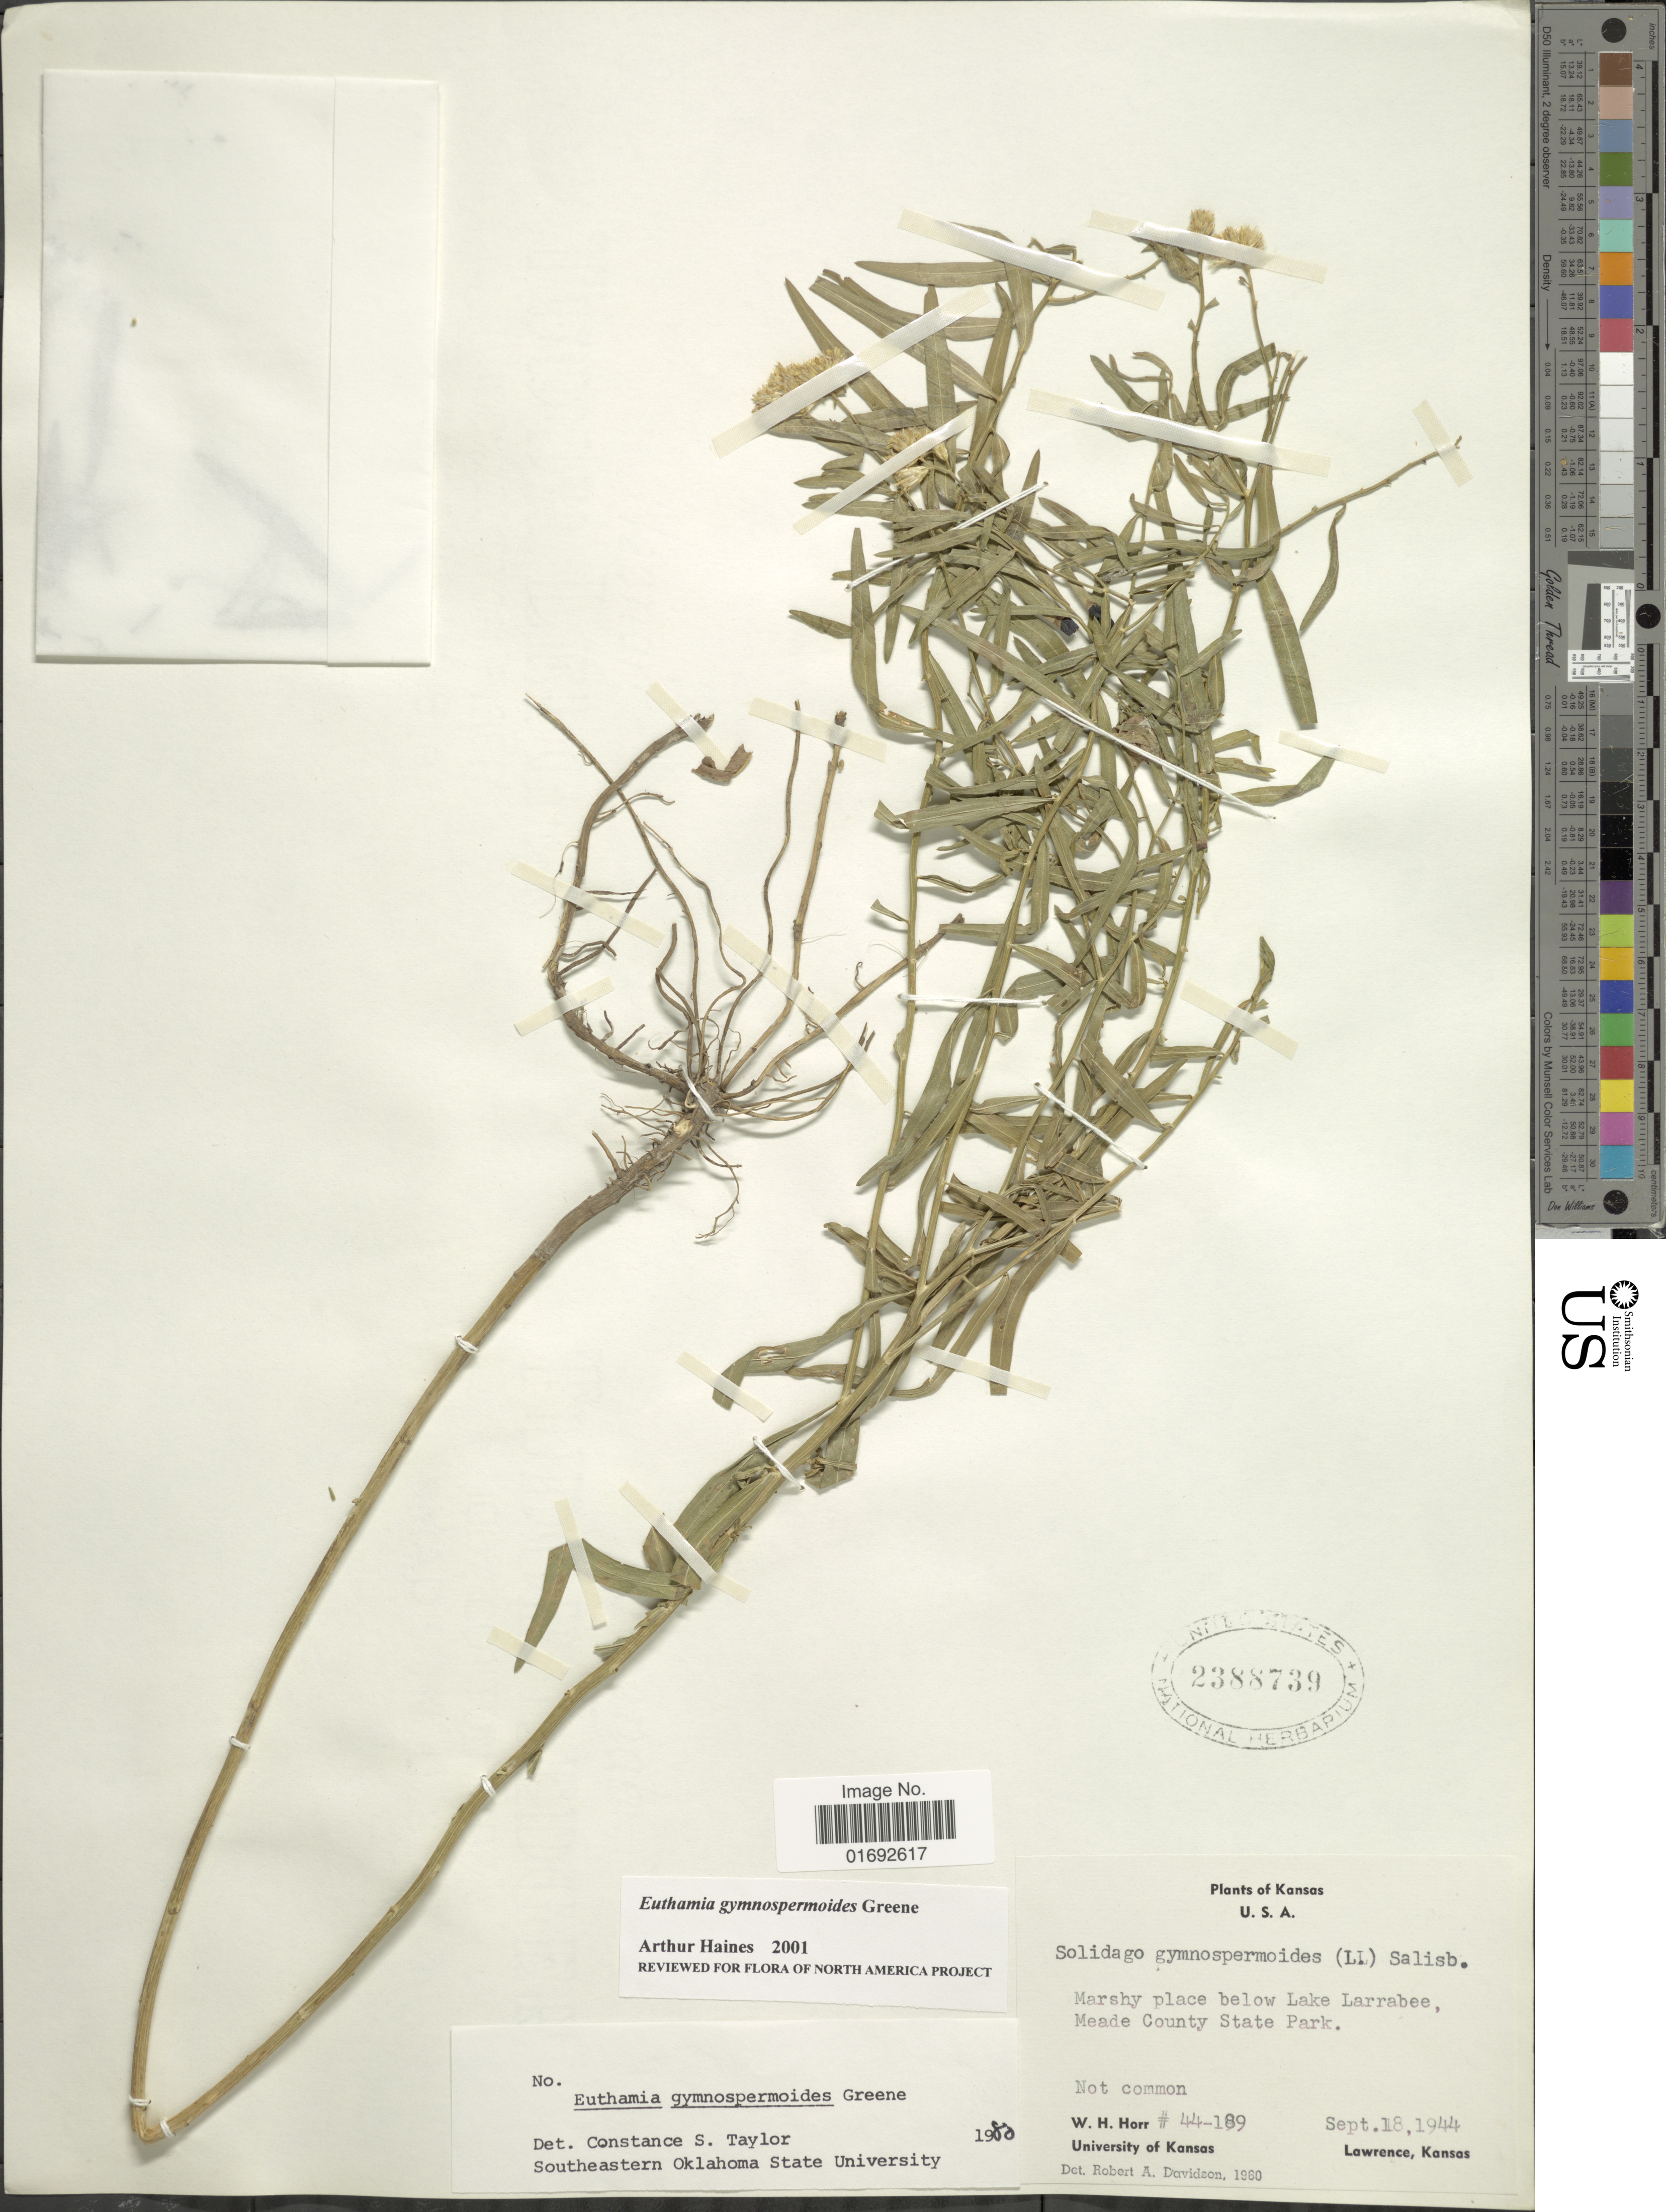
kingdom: Plantae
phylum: Tracheophyta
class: Magnoliopsida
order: Asterales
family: Asteraceae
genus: Euthamia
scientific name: Euthamia gymnospermoides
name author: Greene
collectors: W. H. Horr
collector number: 44-189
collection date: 1944-09-18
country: United States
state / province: Kansas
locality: U. S. A., below Lake Larrabee, Meade County State Park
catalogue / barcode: US 2388739